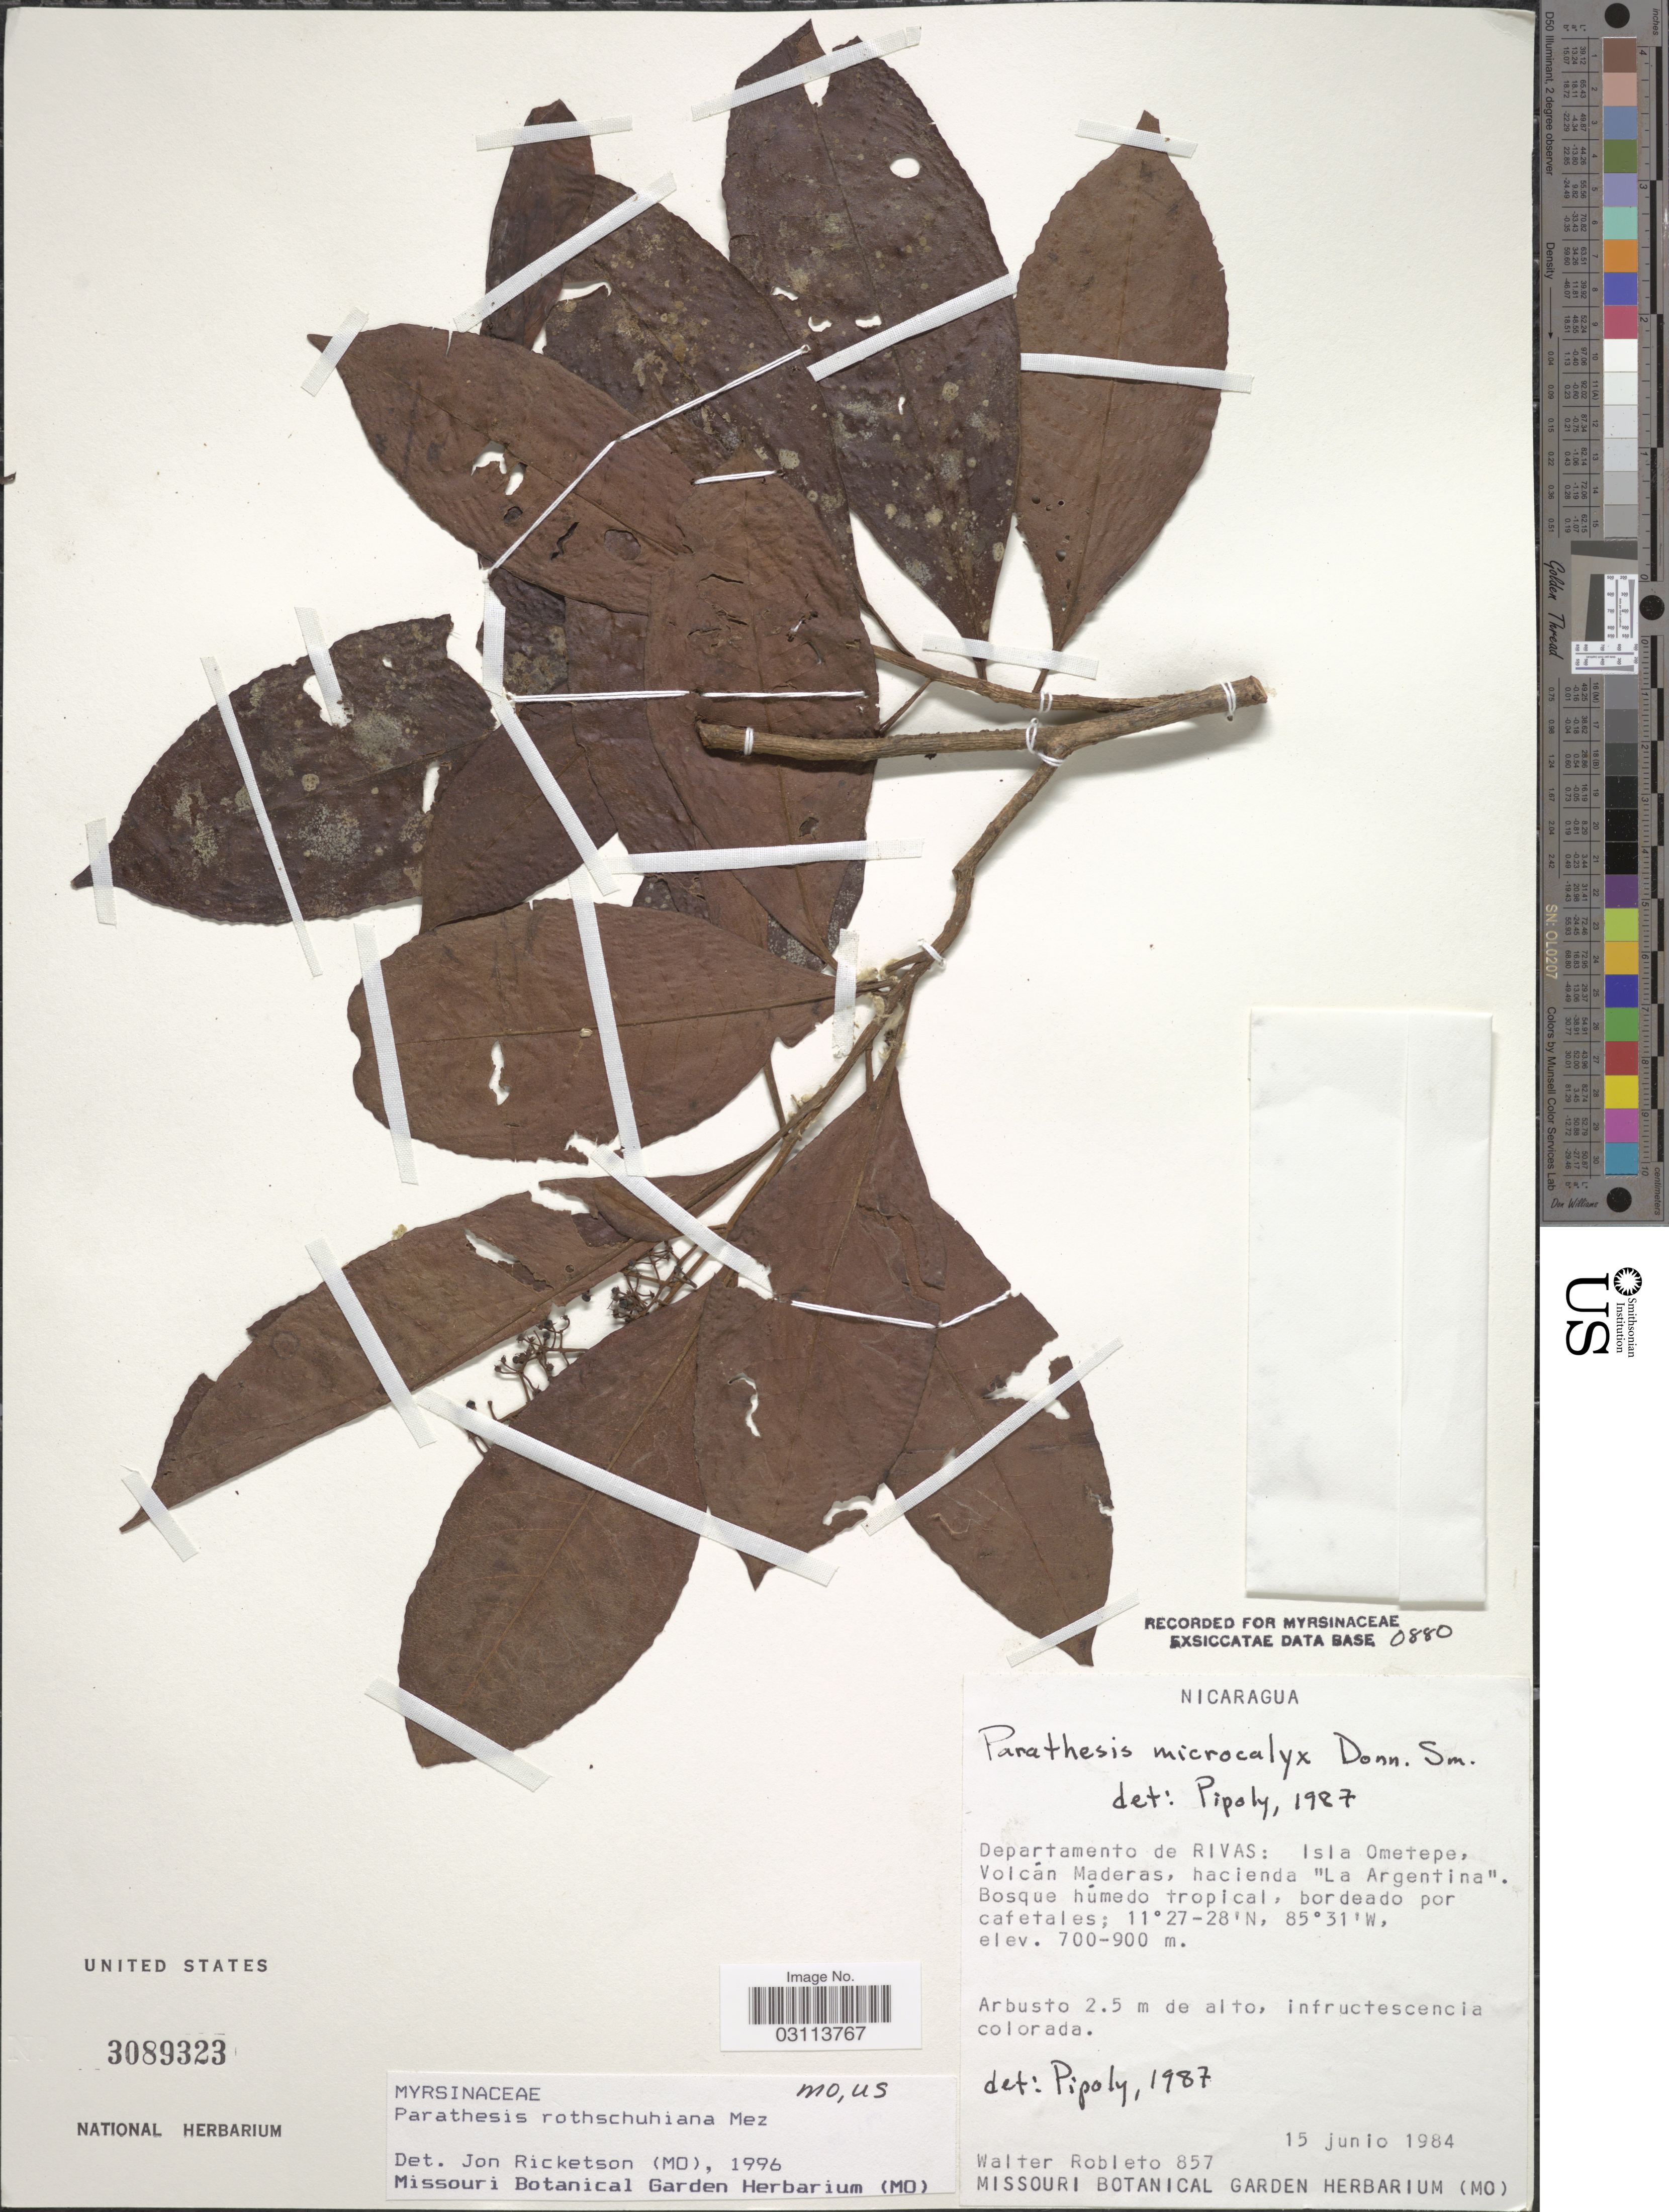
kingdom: Plantae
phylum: Tracheophyta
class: Magnoliopsida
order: Ericales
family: Primulaceae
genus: Parathesis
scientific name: Parathesis rothschuhiana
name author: Mez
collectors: W. Robleto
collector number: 857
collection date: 1984-06-15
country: Nicaragua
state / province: Rivas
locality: Departamento de Rivas: Isla Ometepe, Volcán Maderas, hacienda "La Argentina".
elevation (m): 700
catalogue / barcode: US 3089323